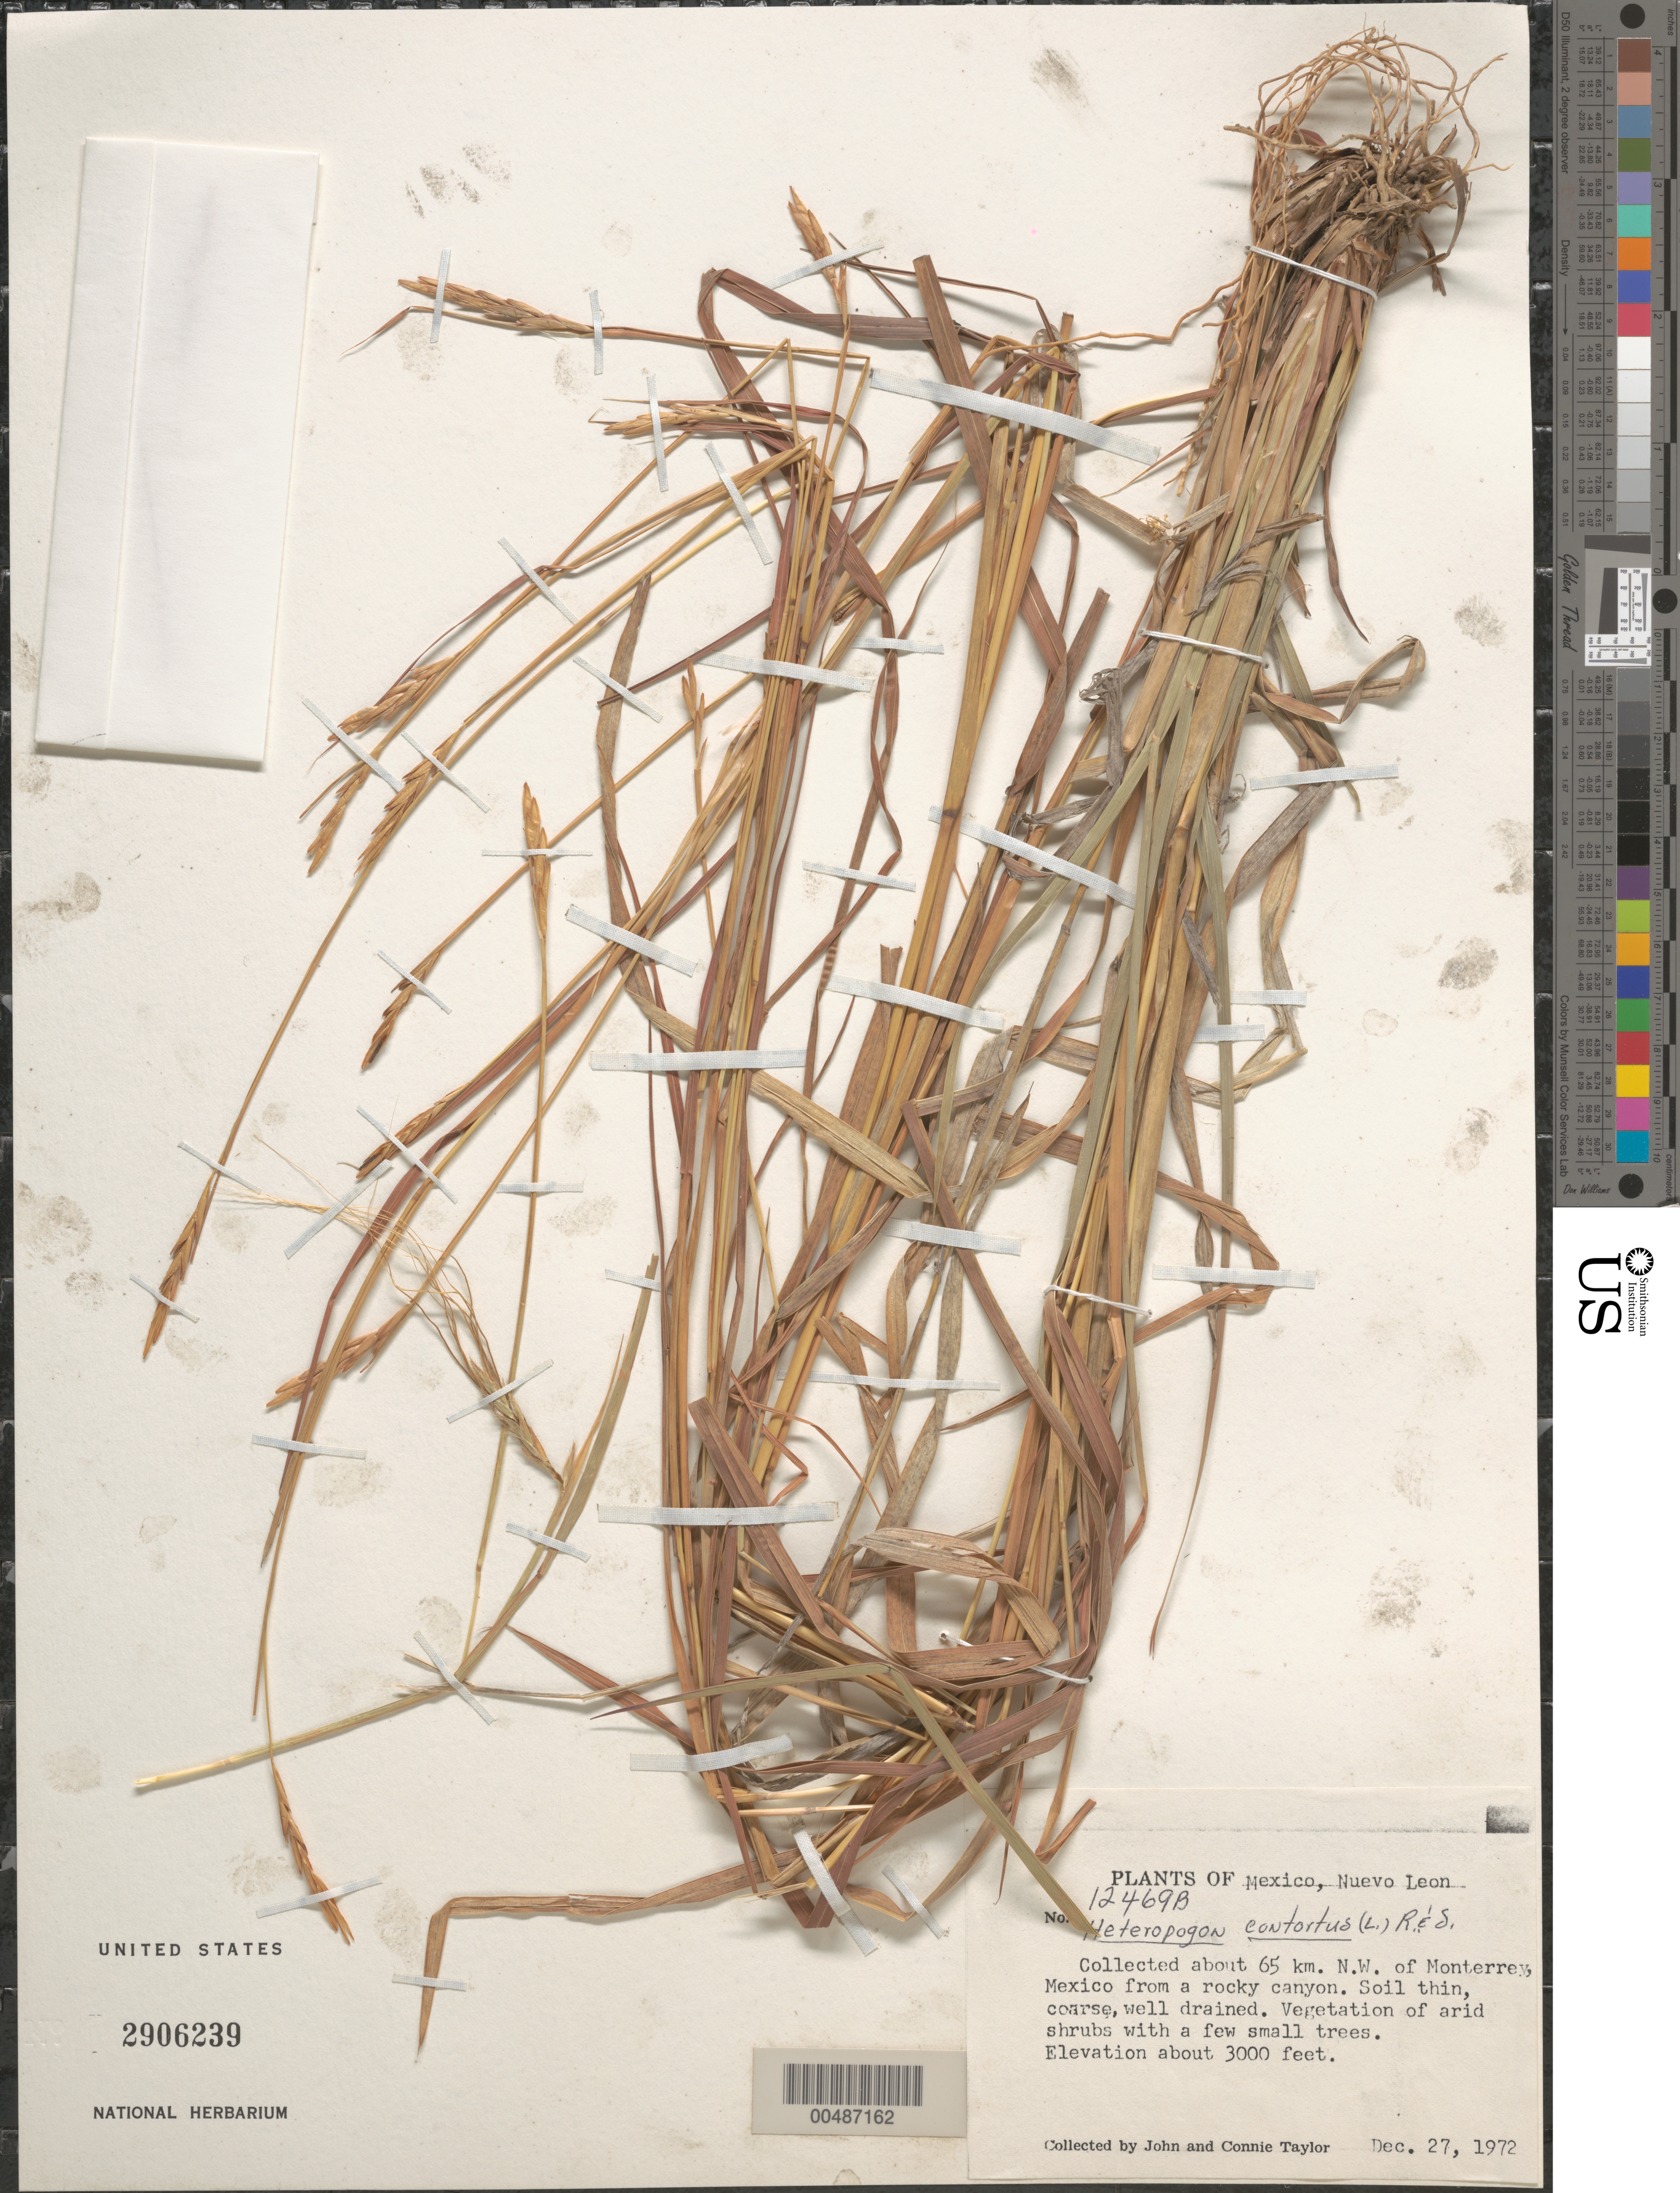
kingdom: Plantae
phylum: Tracheophyta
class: Liliopsida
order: Poales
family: Poaceae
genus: Heteropogon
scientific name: Heteropogon contortus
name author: (L.) P. Beauv. ex Roem. & Schult.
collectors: J. Taylor & C. Taylor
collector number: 12469 B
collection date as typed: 27 Dec 1972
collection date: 1972-12-27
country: Mexico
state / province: Nuevo León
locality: About 65 km NW of Monterrey, Mexico from a rocky canyon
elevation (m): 914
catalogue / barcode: US 2906239